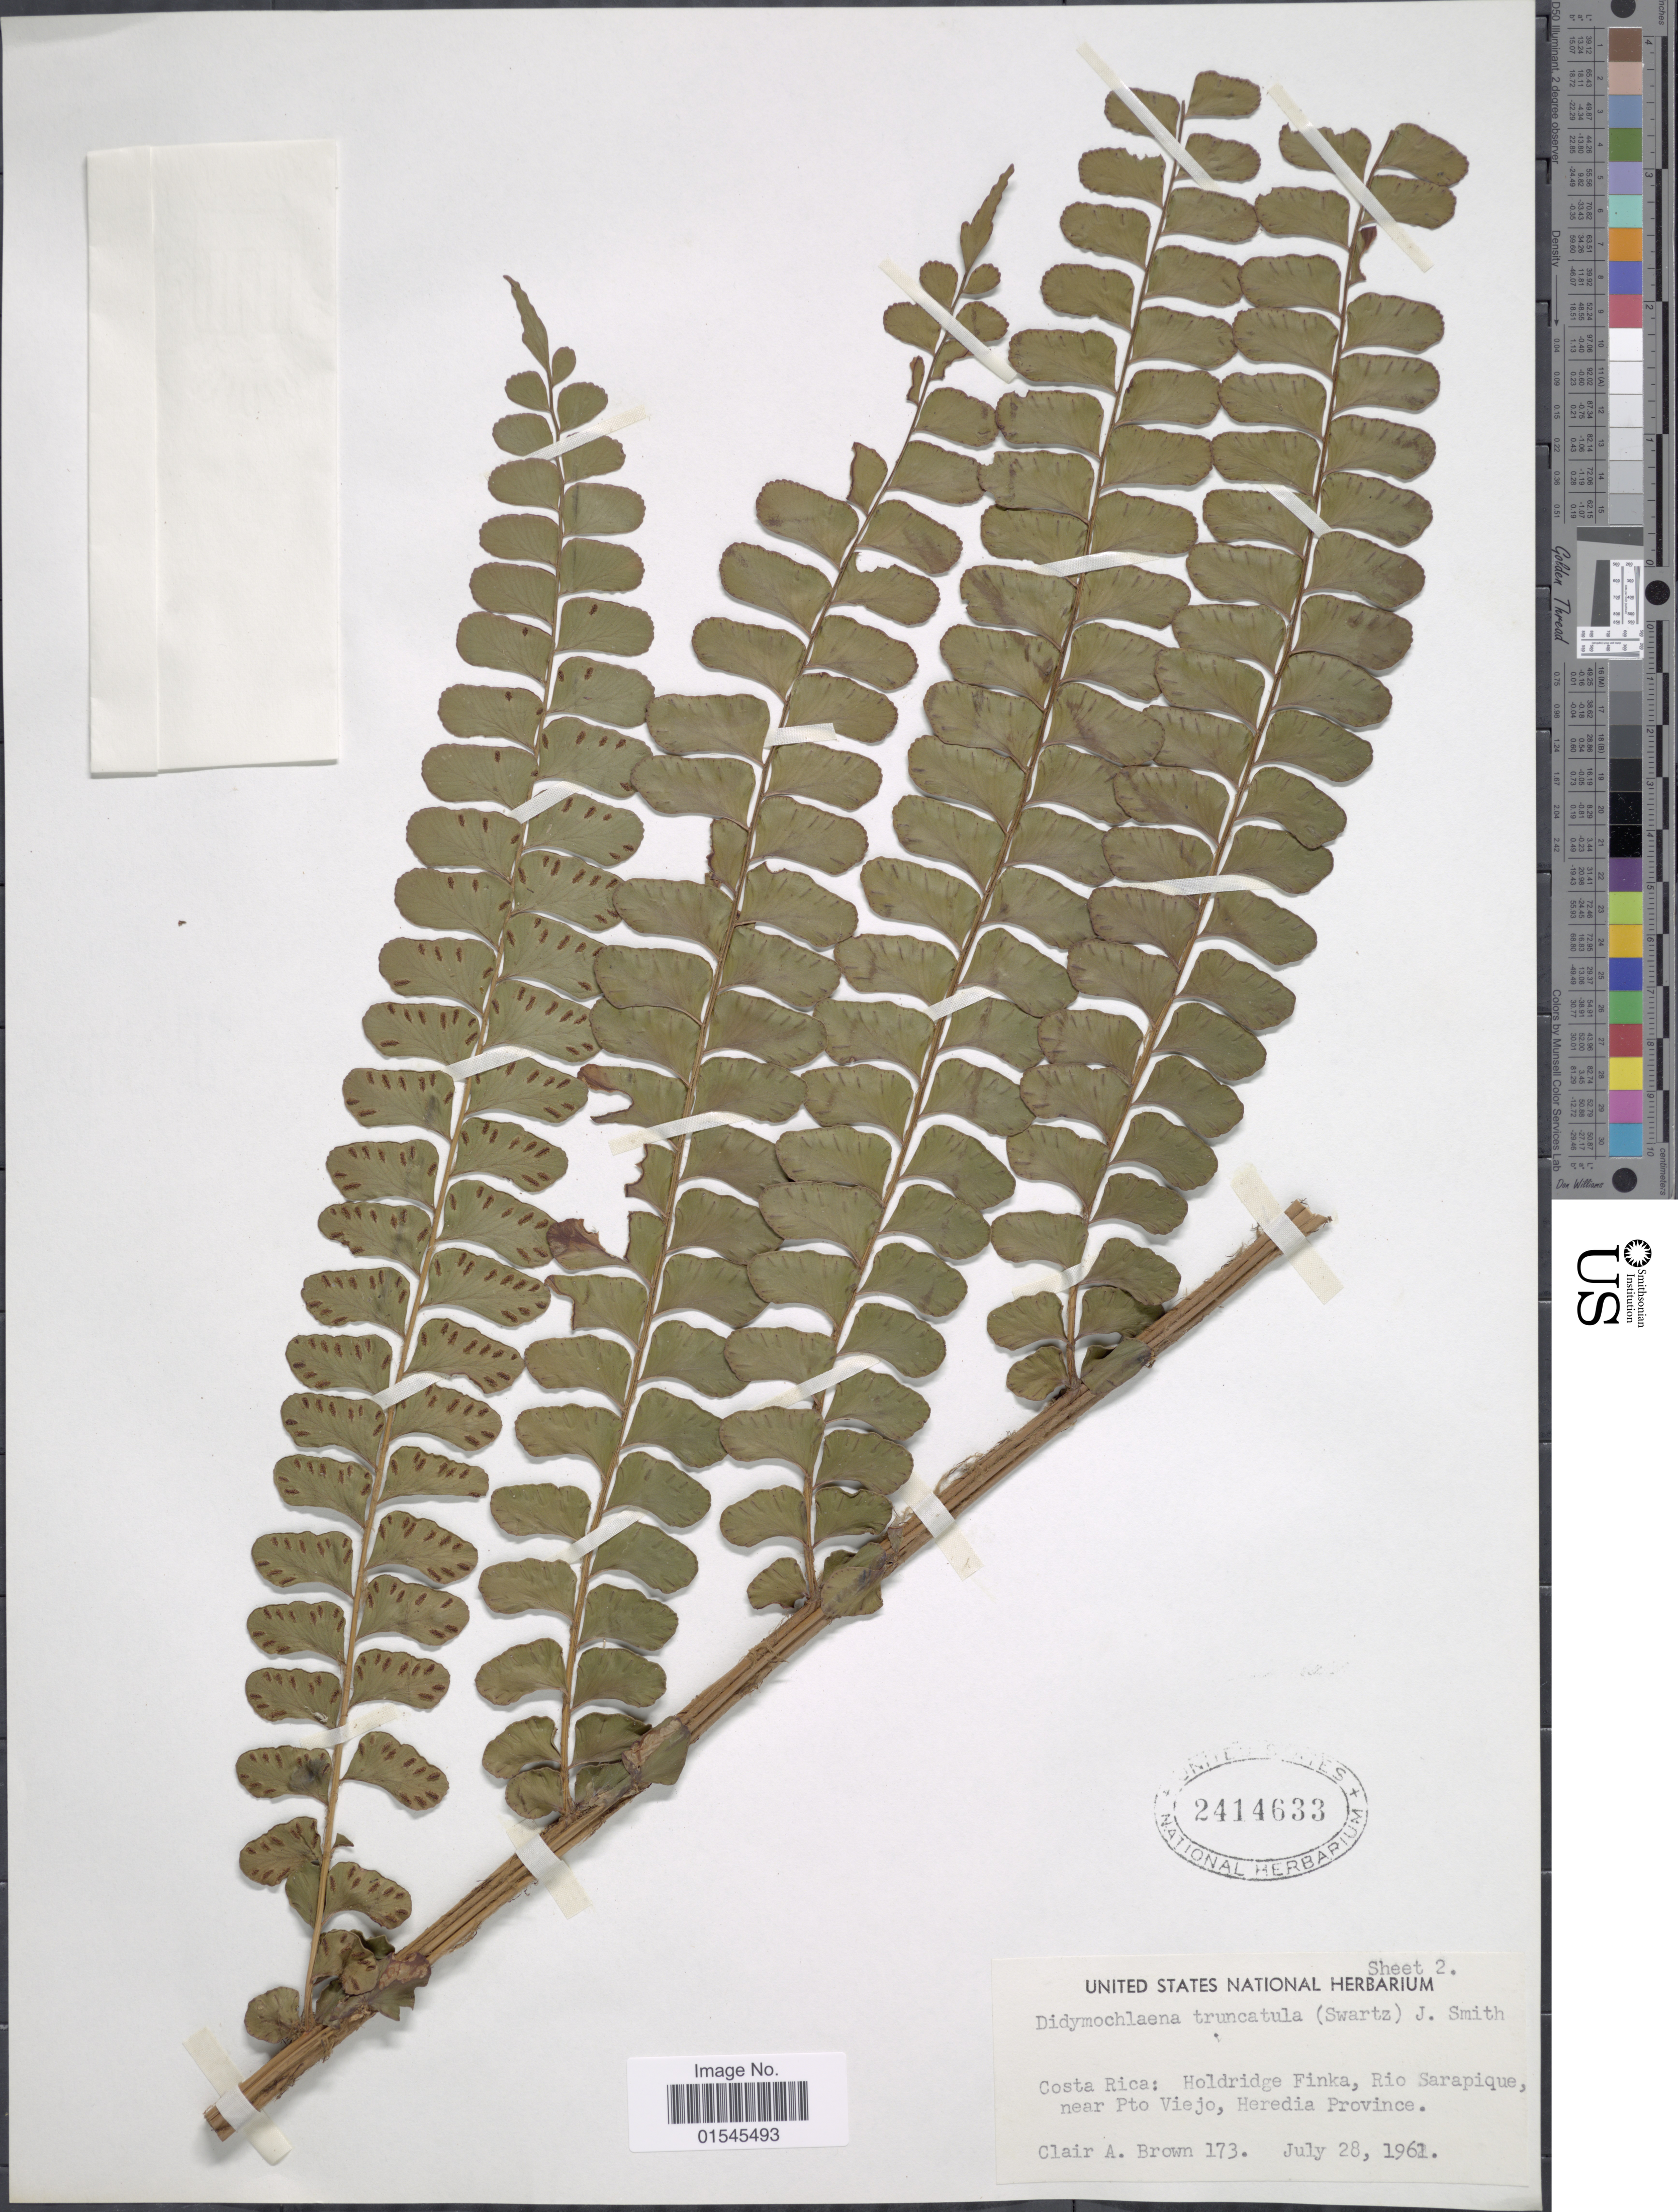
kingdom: Plantae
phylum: Tracheophyta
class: Polypodiopsida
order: Polypodiales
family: Didymochlaenaceae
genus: Didymochlaena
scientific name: Didymochlaena truncatula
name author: (Sw.) J. Sm.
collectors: C. A. Brown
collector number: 173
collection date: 1961-07-28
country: Costa Rica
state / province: Heredia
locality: Costa Rica: Holdridge Finka, Rio Sarapique, near Pto Viejo, Heredia Province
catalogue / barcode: US 2414633